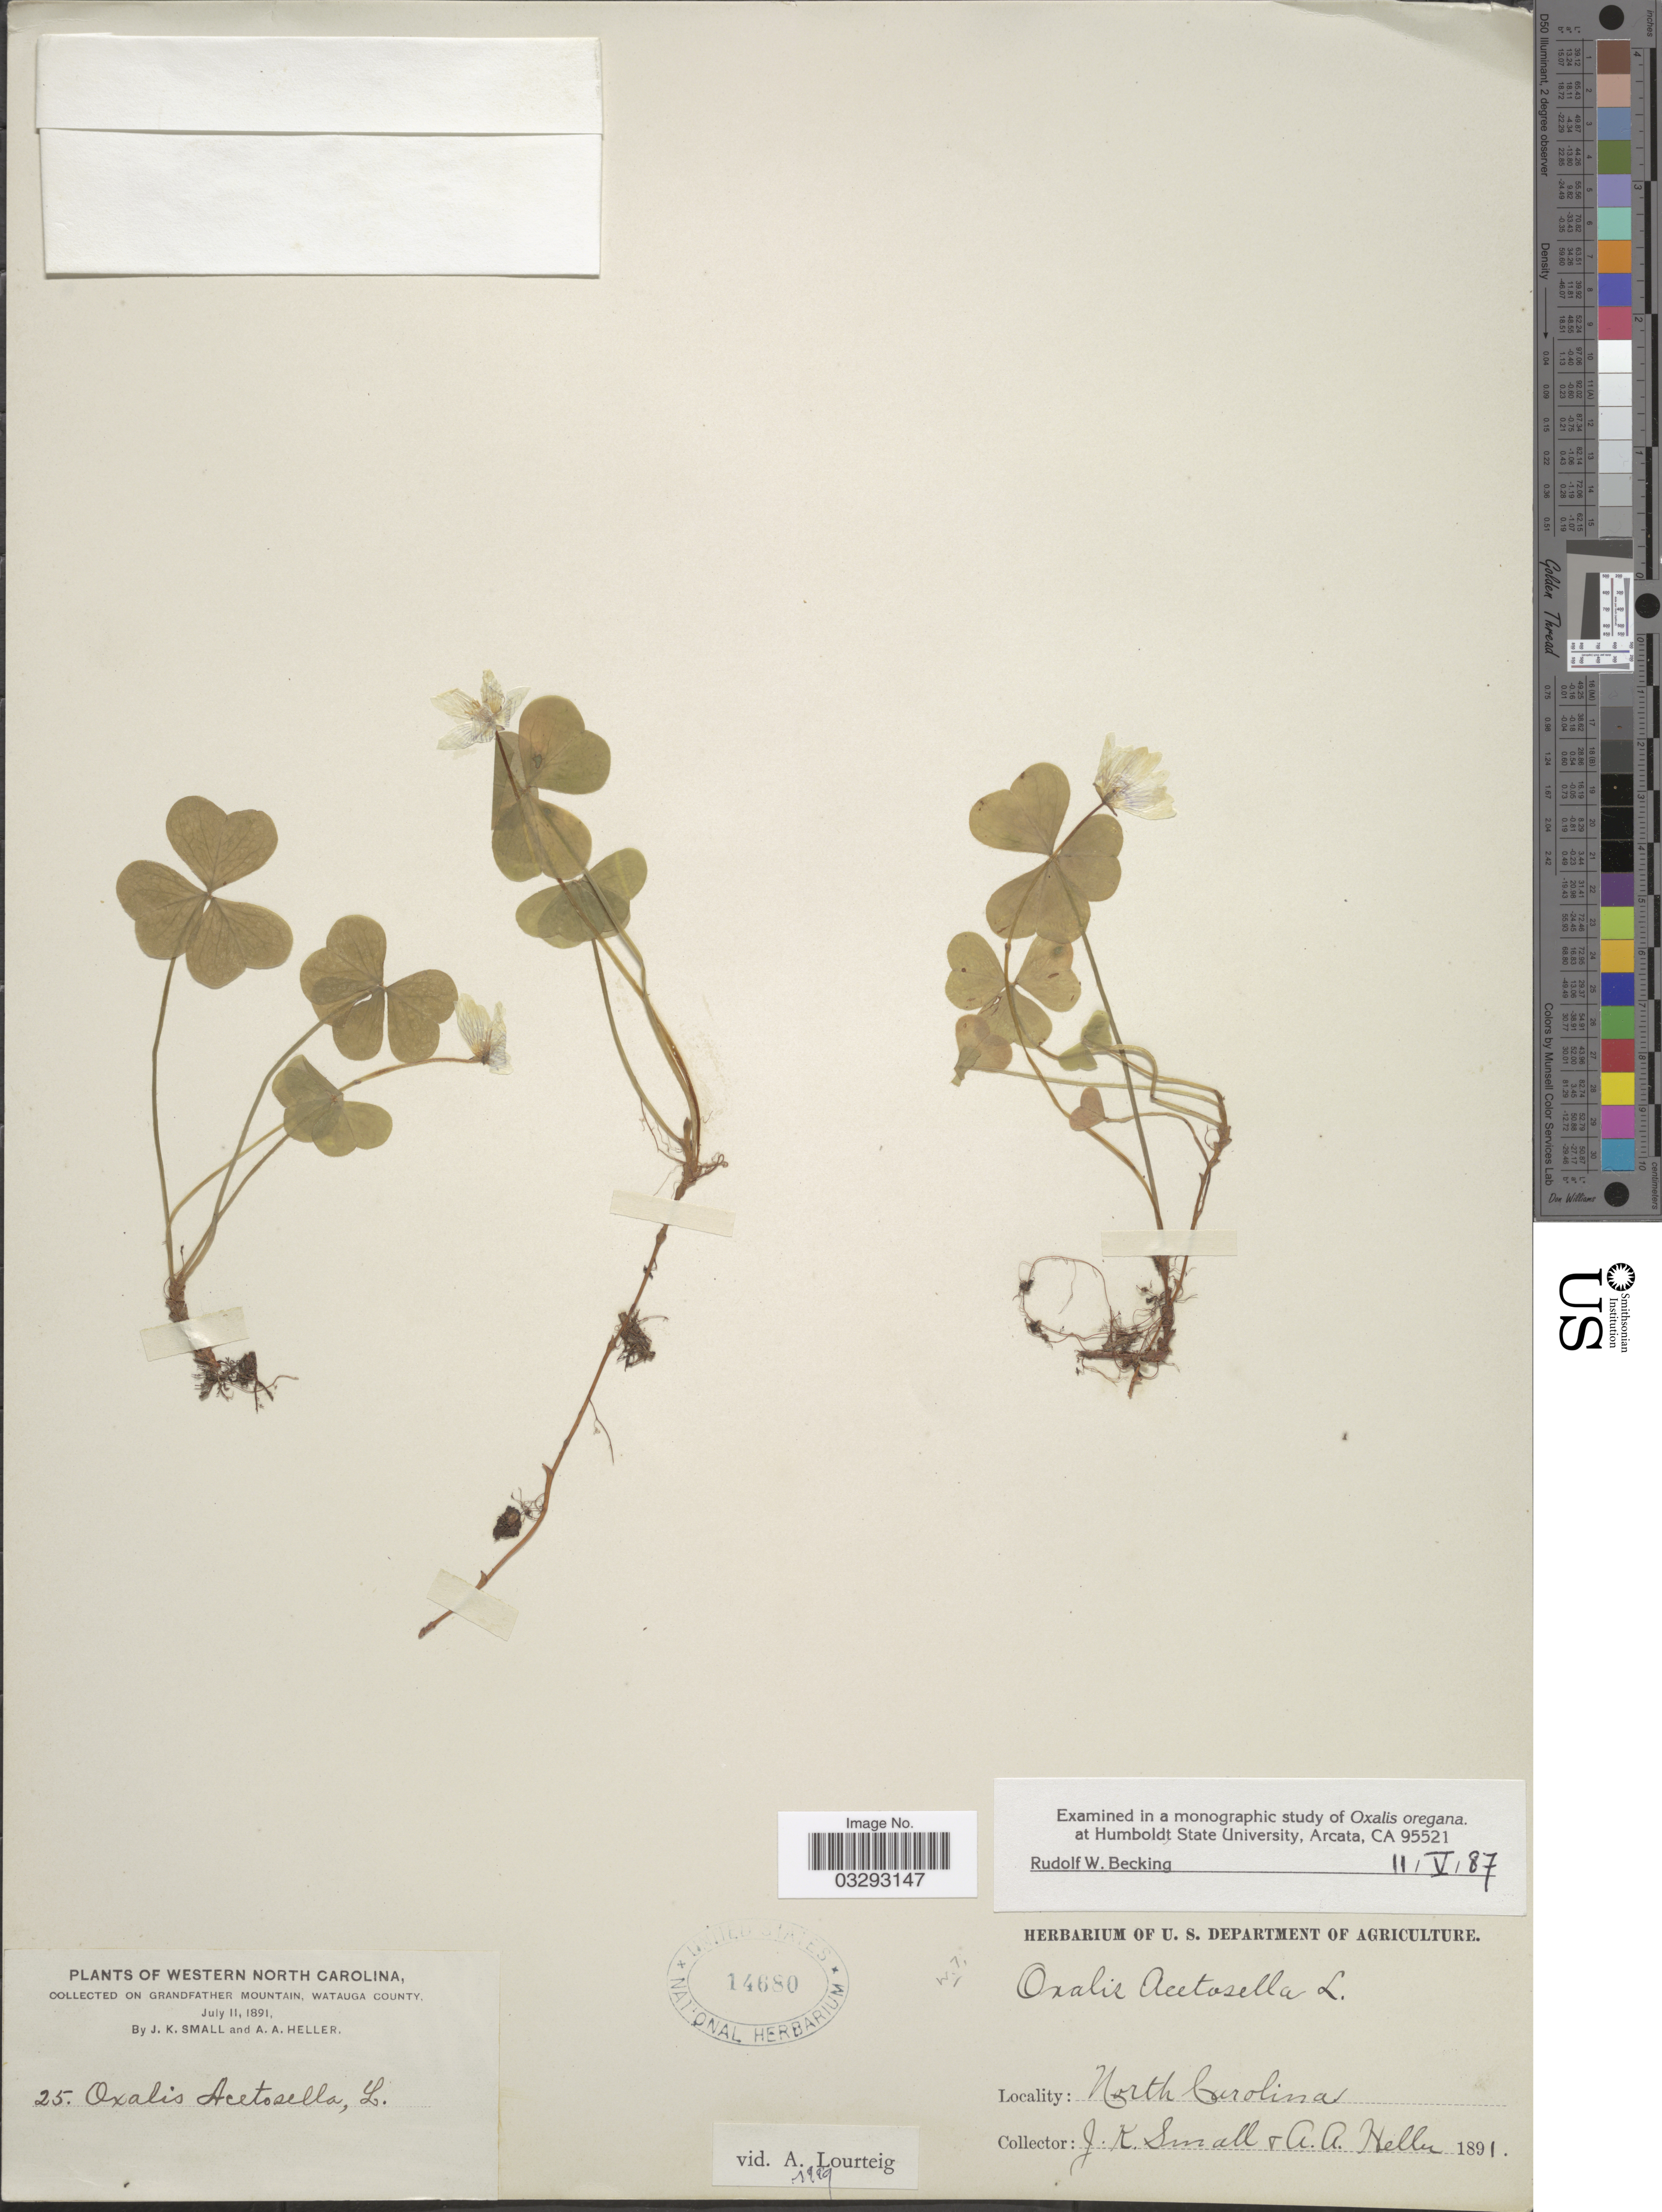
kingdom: Plantae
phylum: Tracheophyta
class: Magnoliopsida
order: Oxalidales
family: Oxalidaceae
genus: Oxalis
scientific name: Oxalis acetosella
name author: L.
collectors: J. K. Small & A. A. Heller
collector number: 25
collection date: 1891-07-11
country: United States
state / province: North Carolina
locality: Western North Carolina. Grandfather Mountain, Watauga County.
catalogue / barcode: US 14680